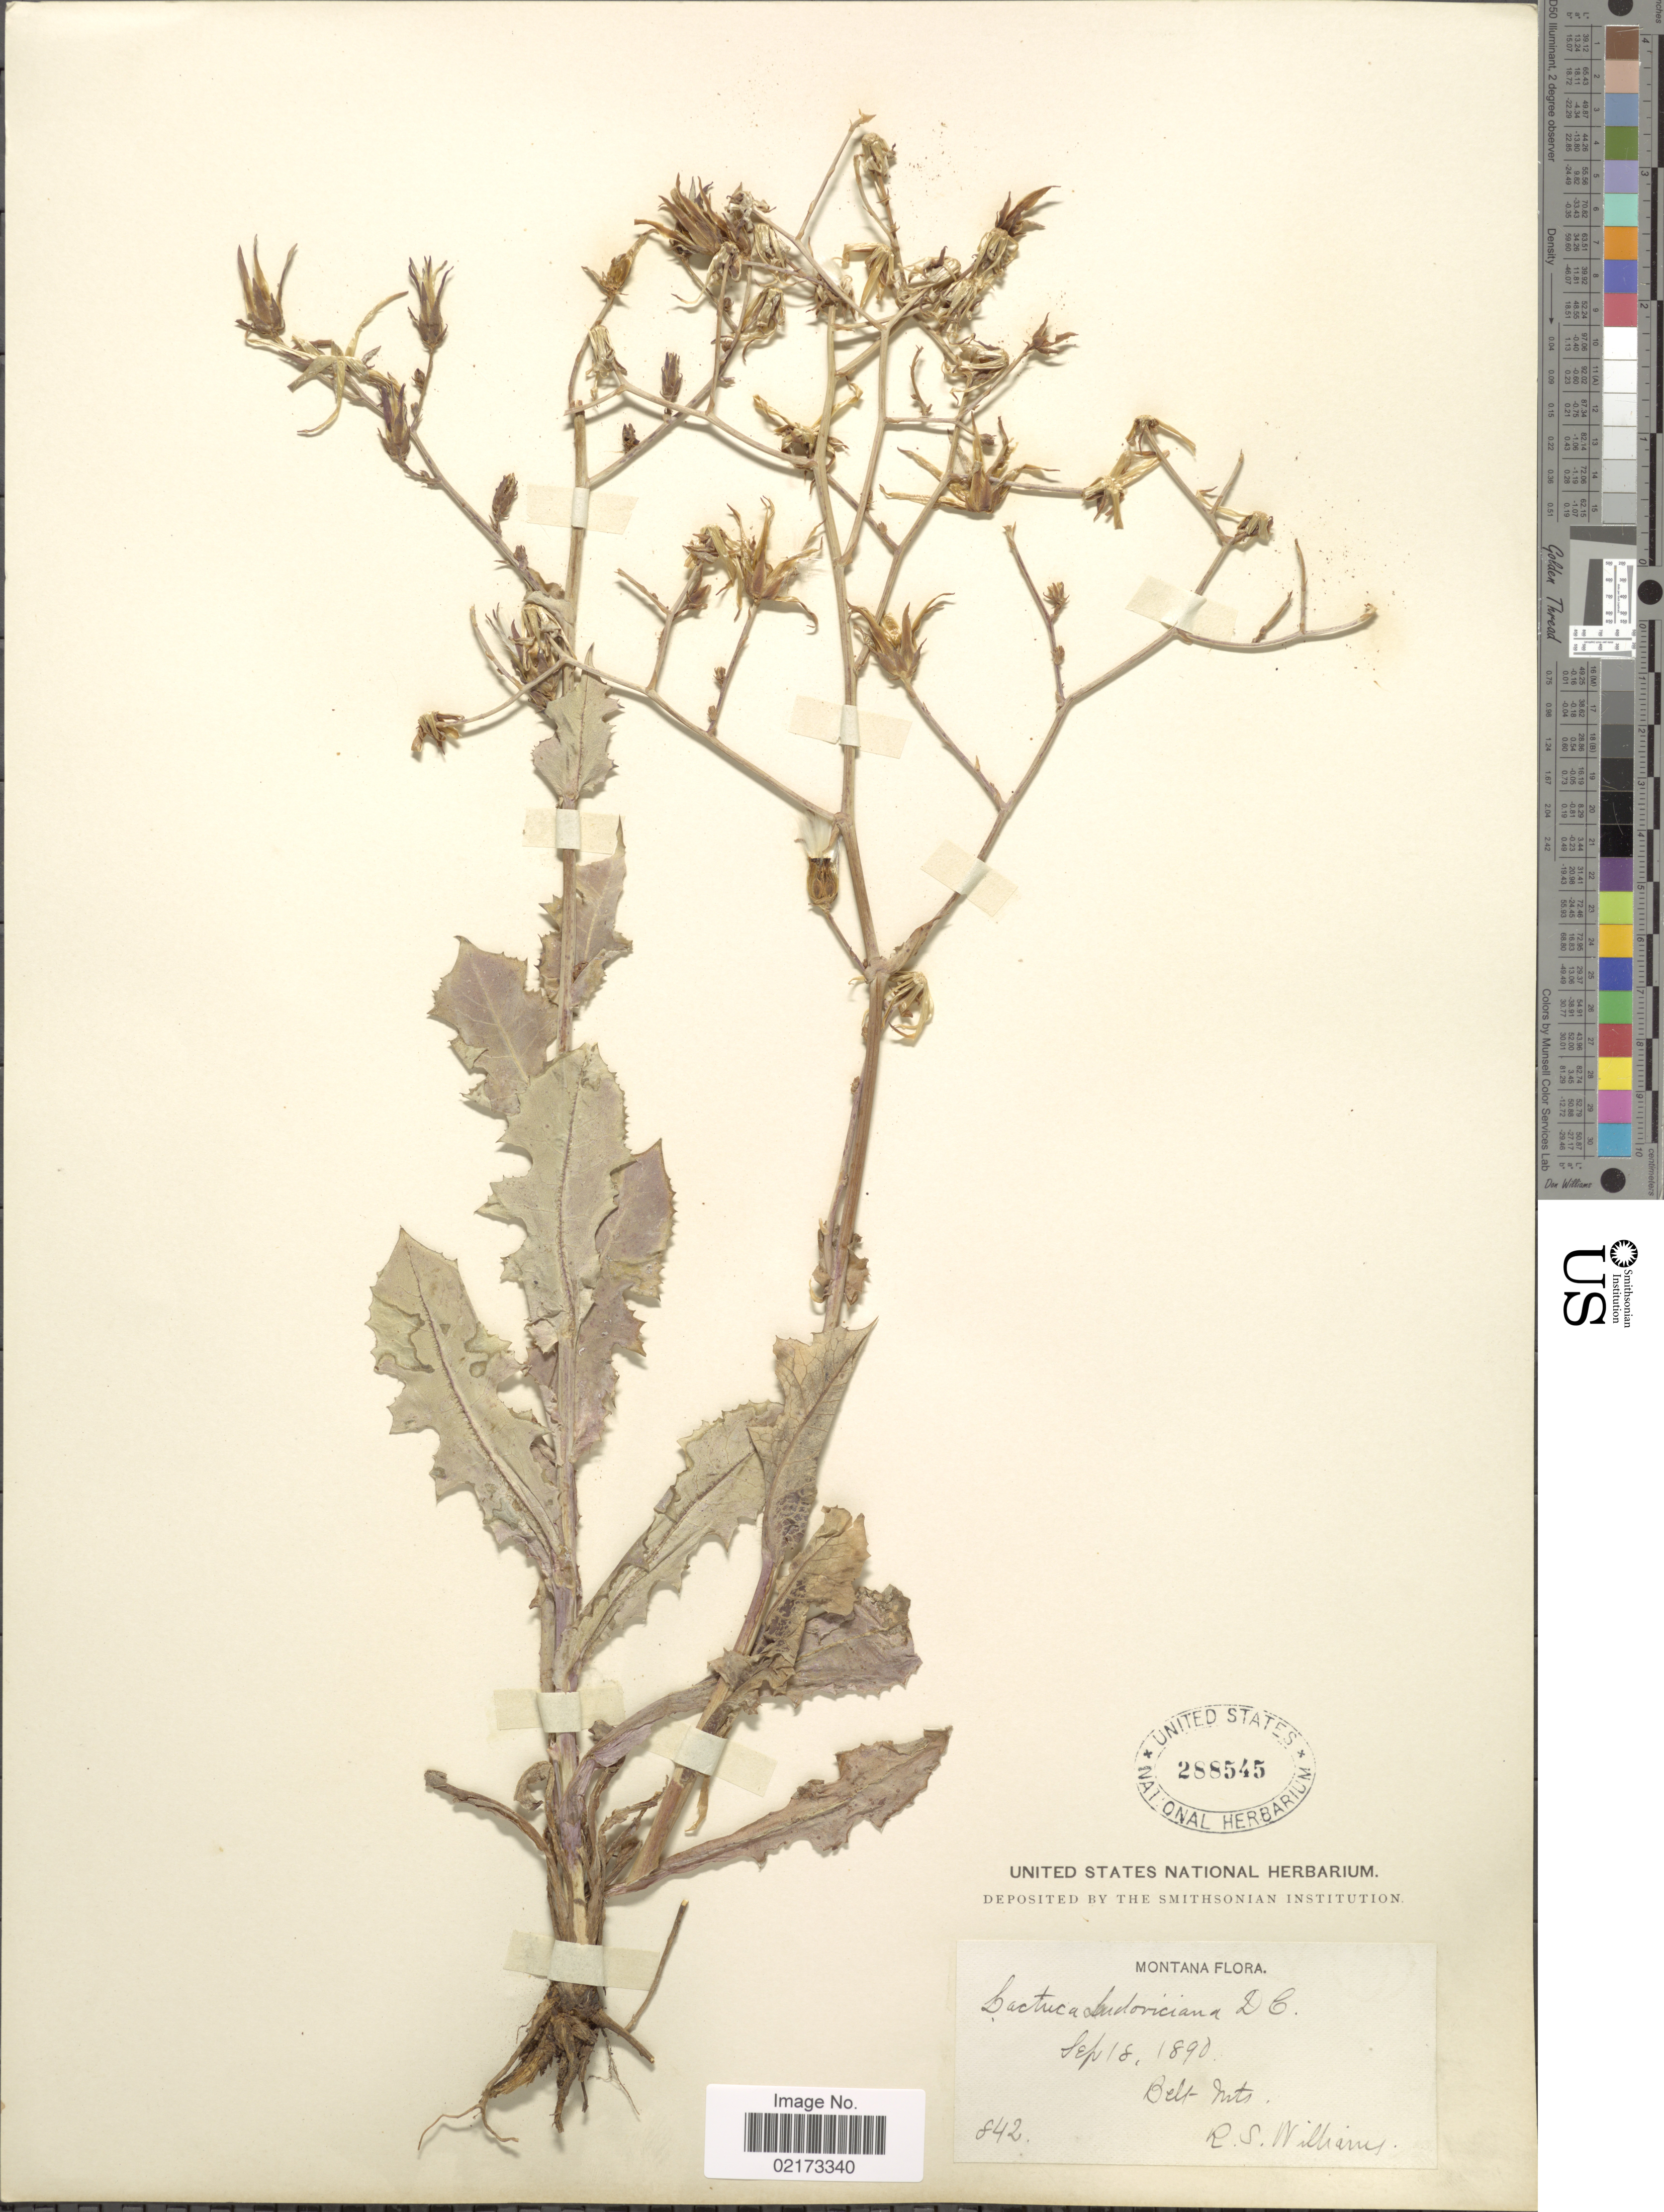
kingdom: Plantae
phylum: Tracheophyta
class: Magnoliopsida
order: Asterales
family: Asteraceae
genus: Lactuca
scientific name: Lactuca ludoviciana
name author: (Nutt.) Riddell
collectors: R. S. Williams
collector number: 842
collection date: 1890-09-18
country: United States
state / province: Montana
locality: Belt Mts.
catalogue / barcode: US 288545